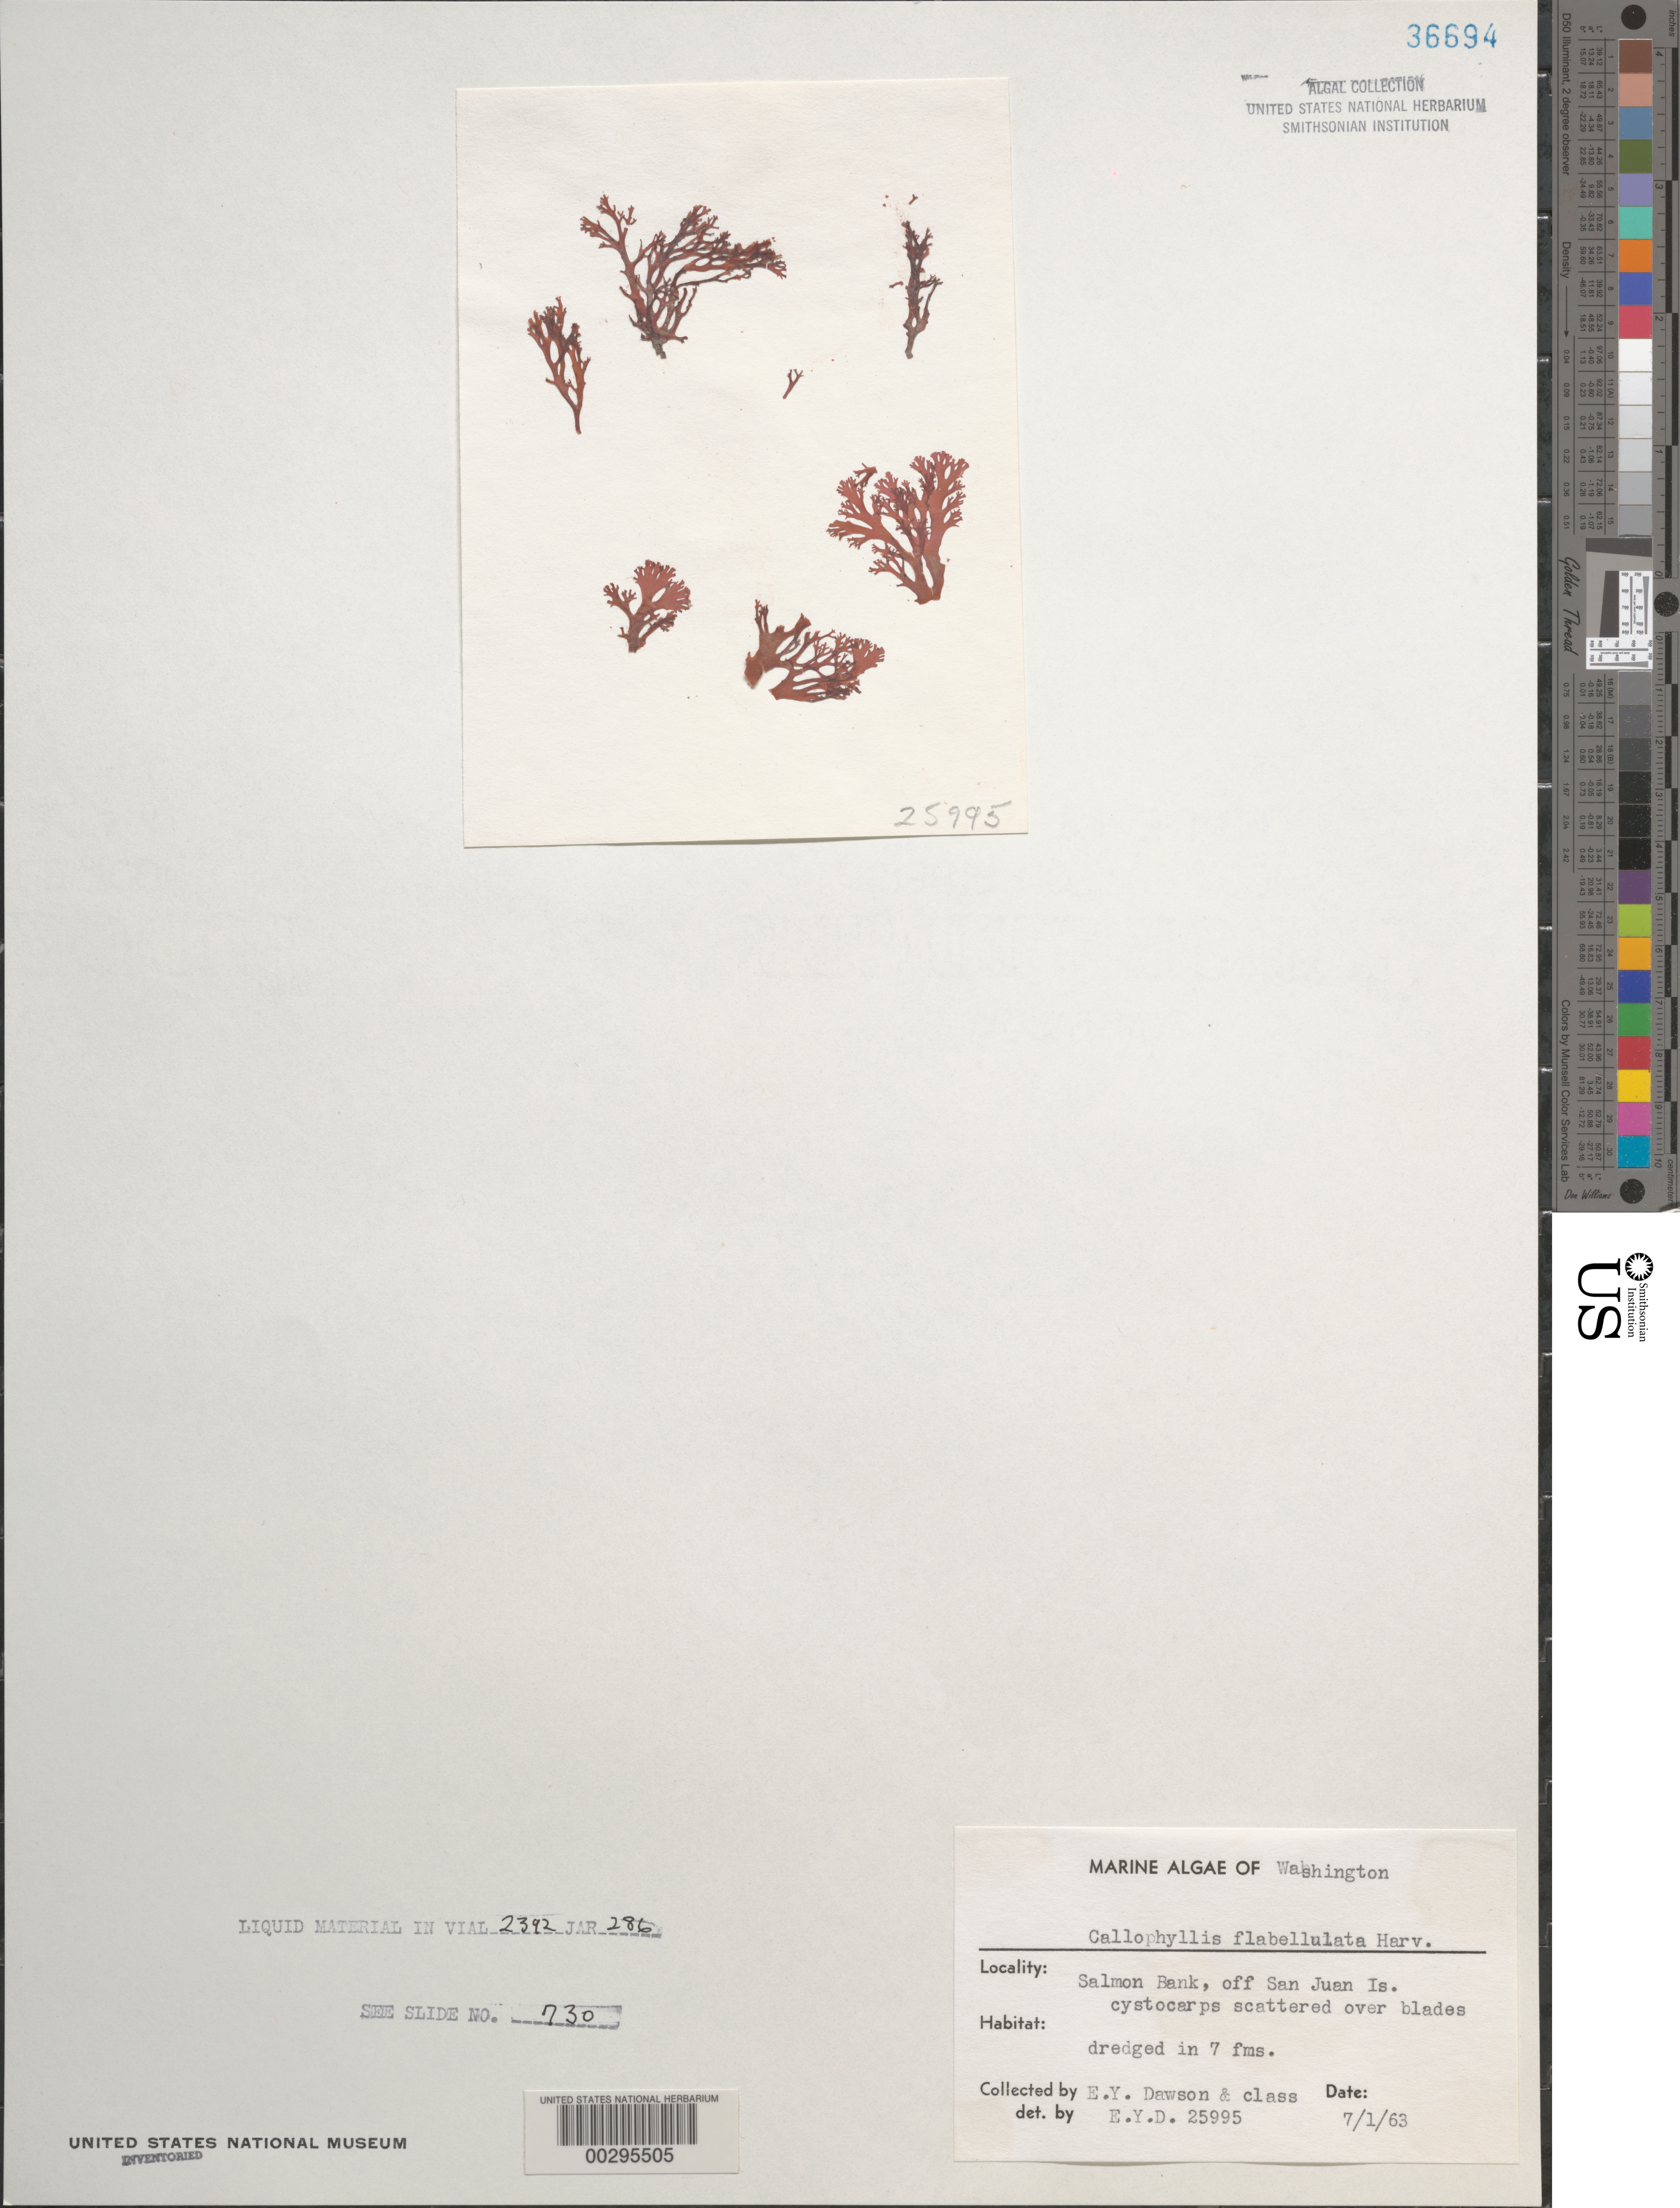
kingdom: Plantae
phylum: Rhodophyta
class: Florideophyceae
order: Gigartinales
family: Kallymeniaceae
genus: Callophyllis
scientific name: Callophyllis flabellulata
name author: Harv.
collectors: E. Y. Dawson & Phycology Class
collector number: EYD 25995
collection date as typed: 01 Jul 1963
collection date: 1963-07-01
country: United States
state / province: Washington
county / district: San Juan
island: San Juan Island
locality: Salmon Bank, off San Juan Island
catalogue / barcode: US 36694